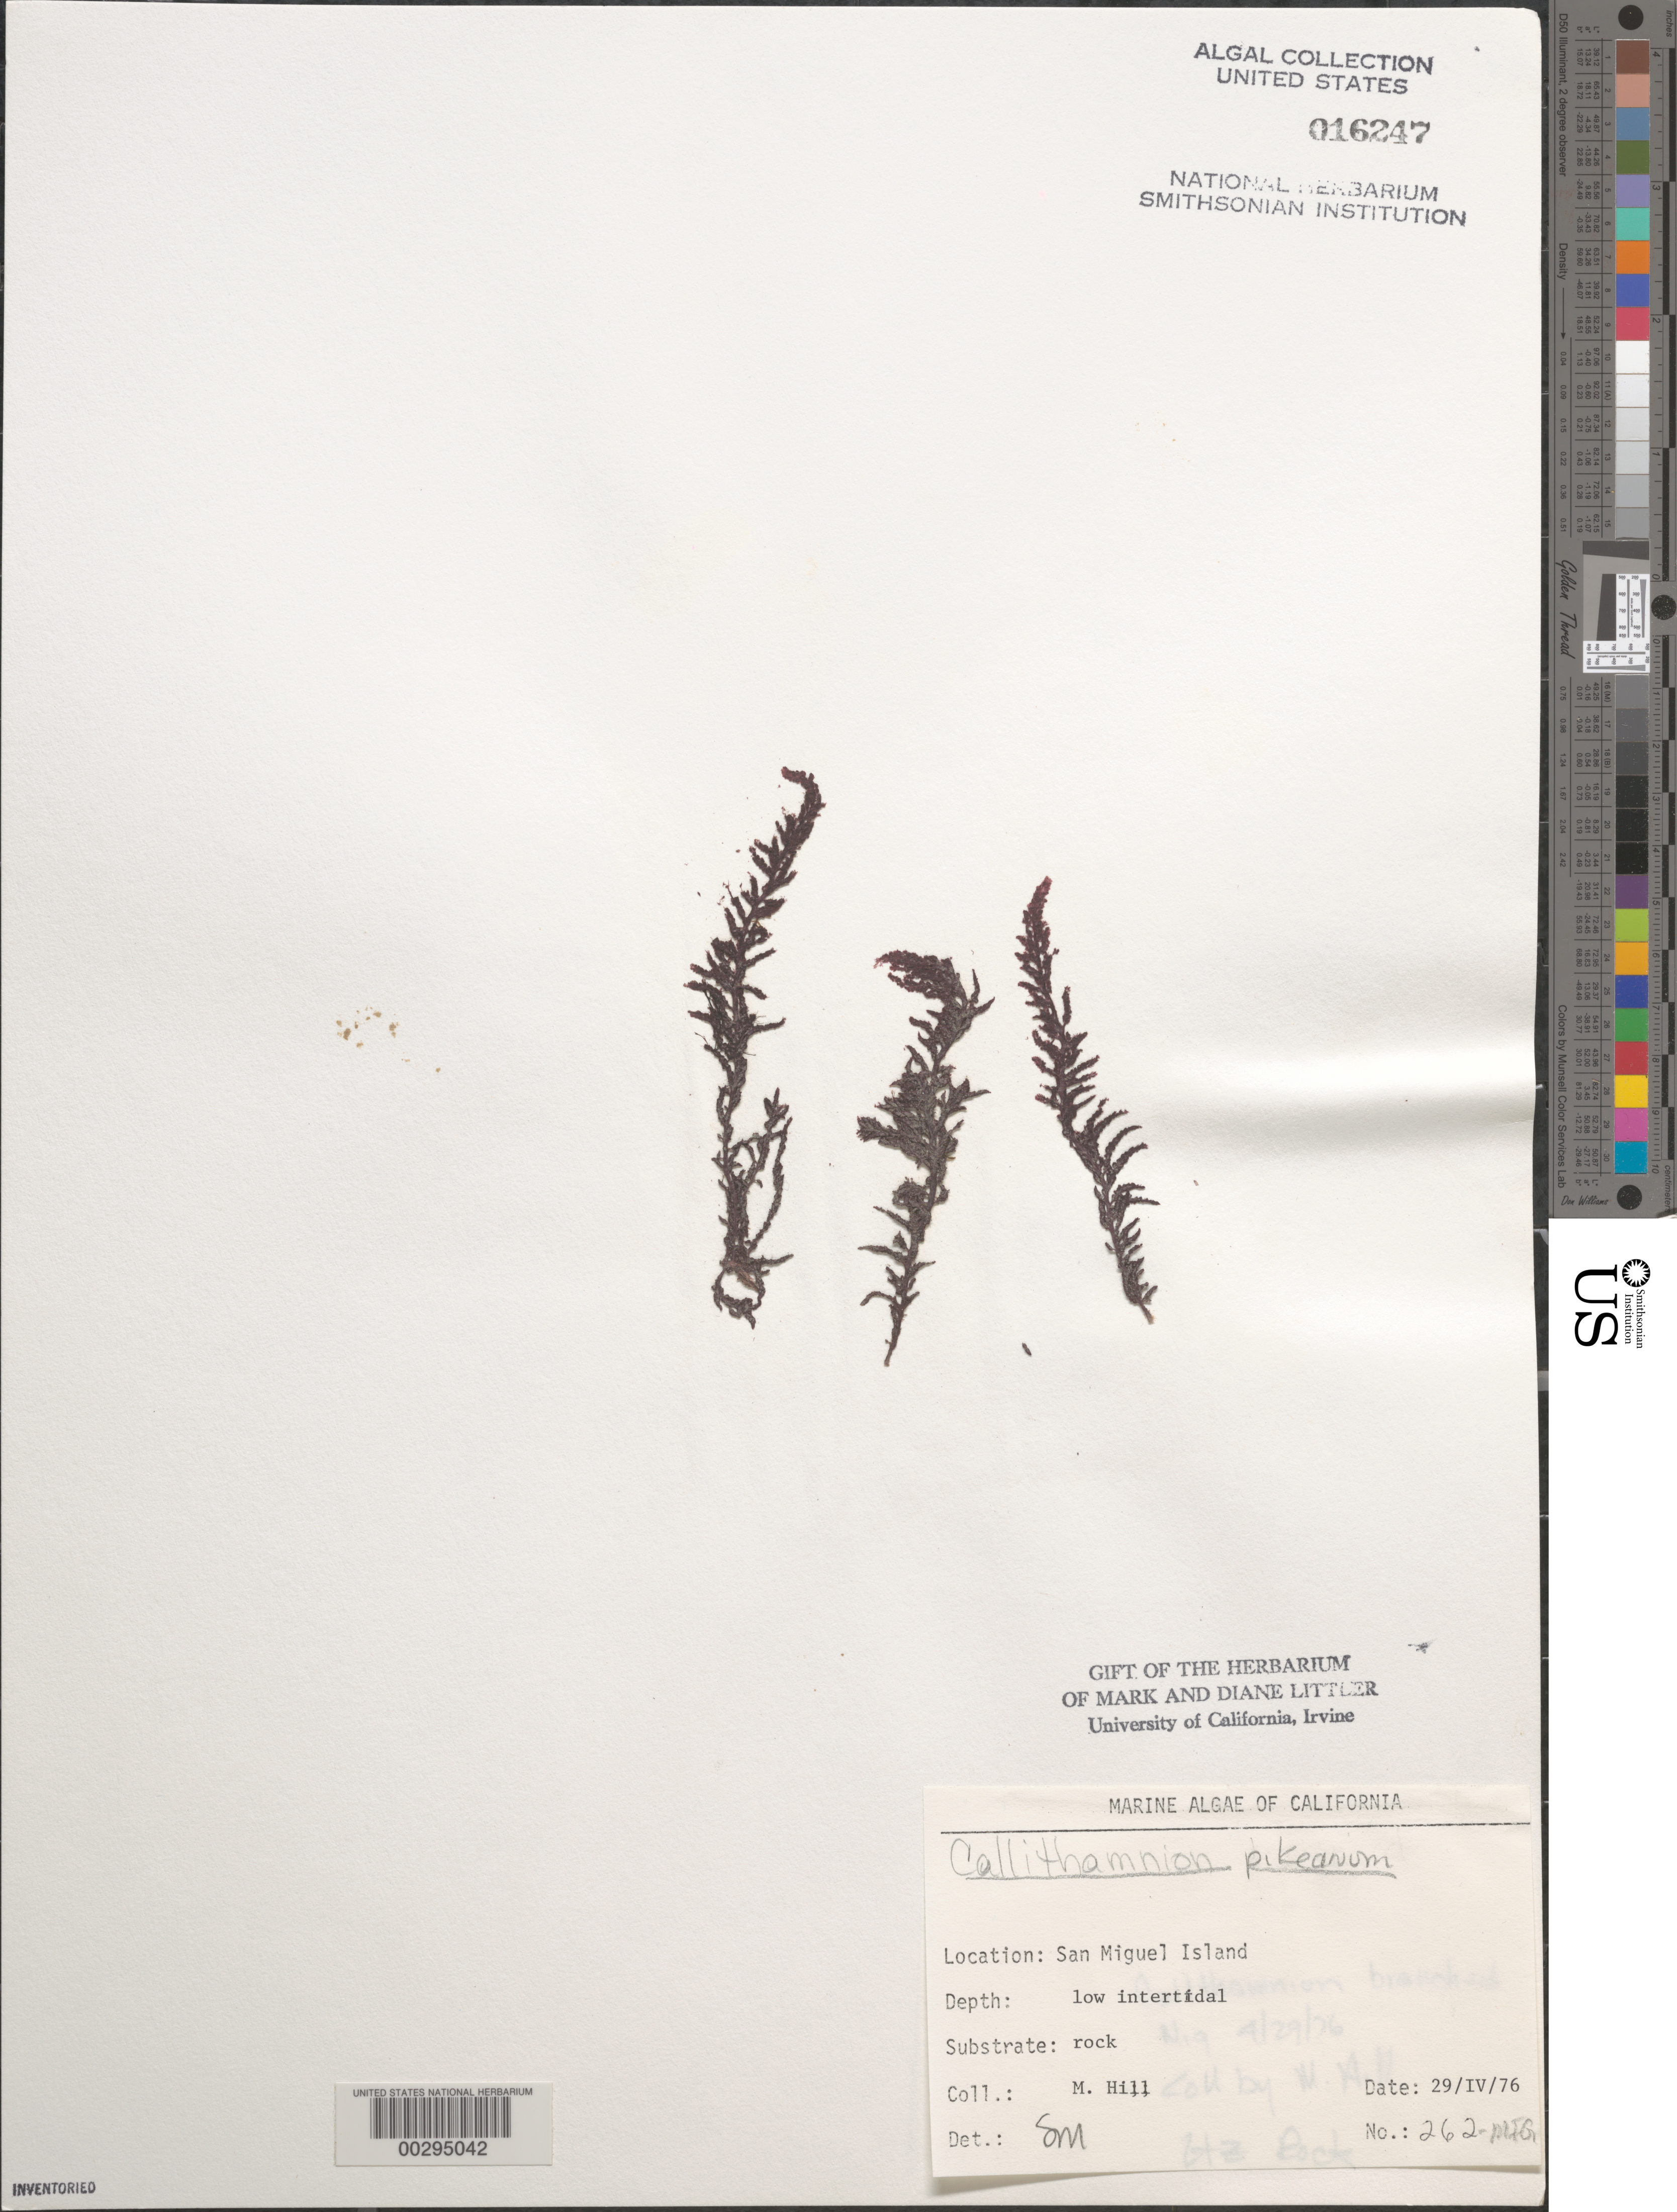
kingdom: Plantae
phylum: Rhodophyta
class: Florideophyceae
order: Ceramiales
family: Callithamniaceae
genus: Callithamnion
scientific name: Callithamnion pikeanum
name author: Harv.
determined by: Murray, S. N.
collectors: M. Hill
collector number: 262-mig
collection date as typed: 29 Apr 1976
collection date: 1976-04-29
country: United States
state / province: California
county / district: Santa Barbara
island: San Miguel Island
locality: Cuyler Harbor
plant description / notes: BLM-SOCALBIGHT Rocky Intertidal Survey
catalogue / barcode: US 16247